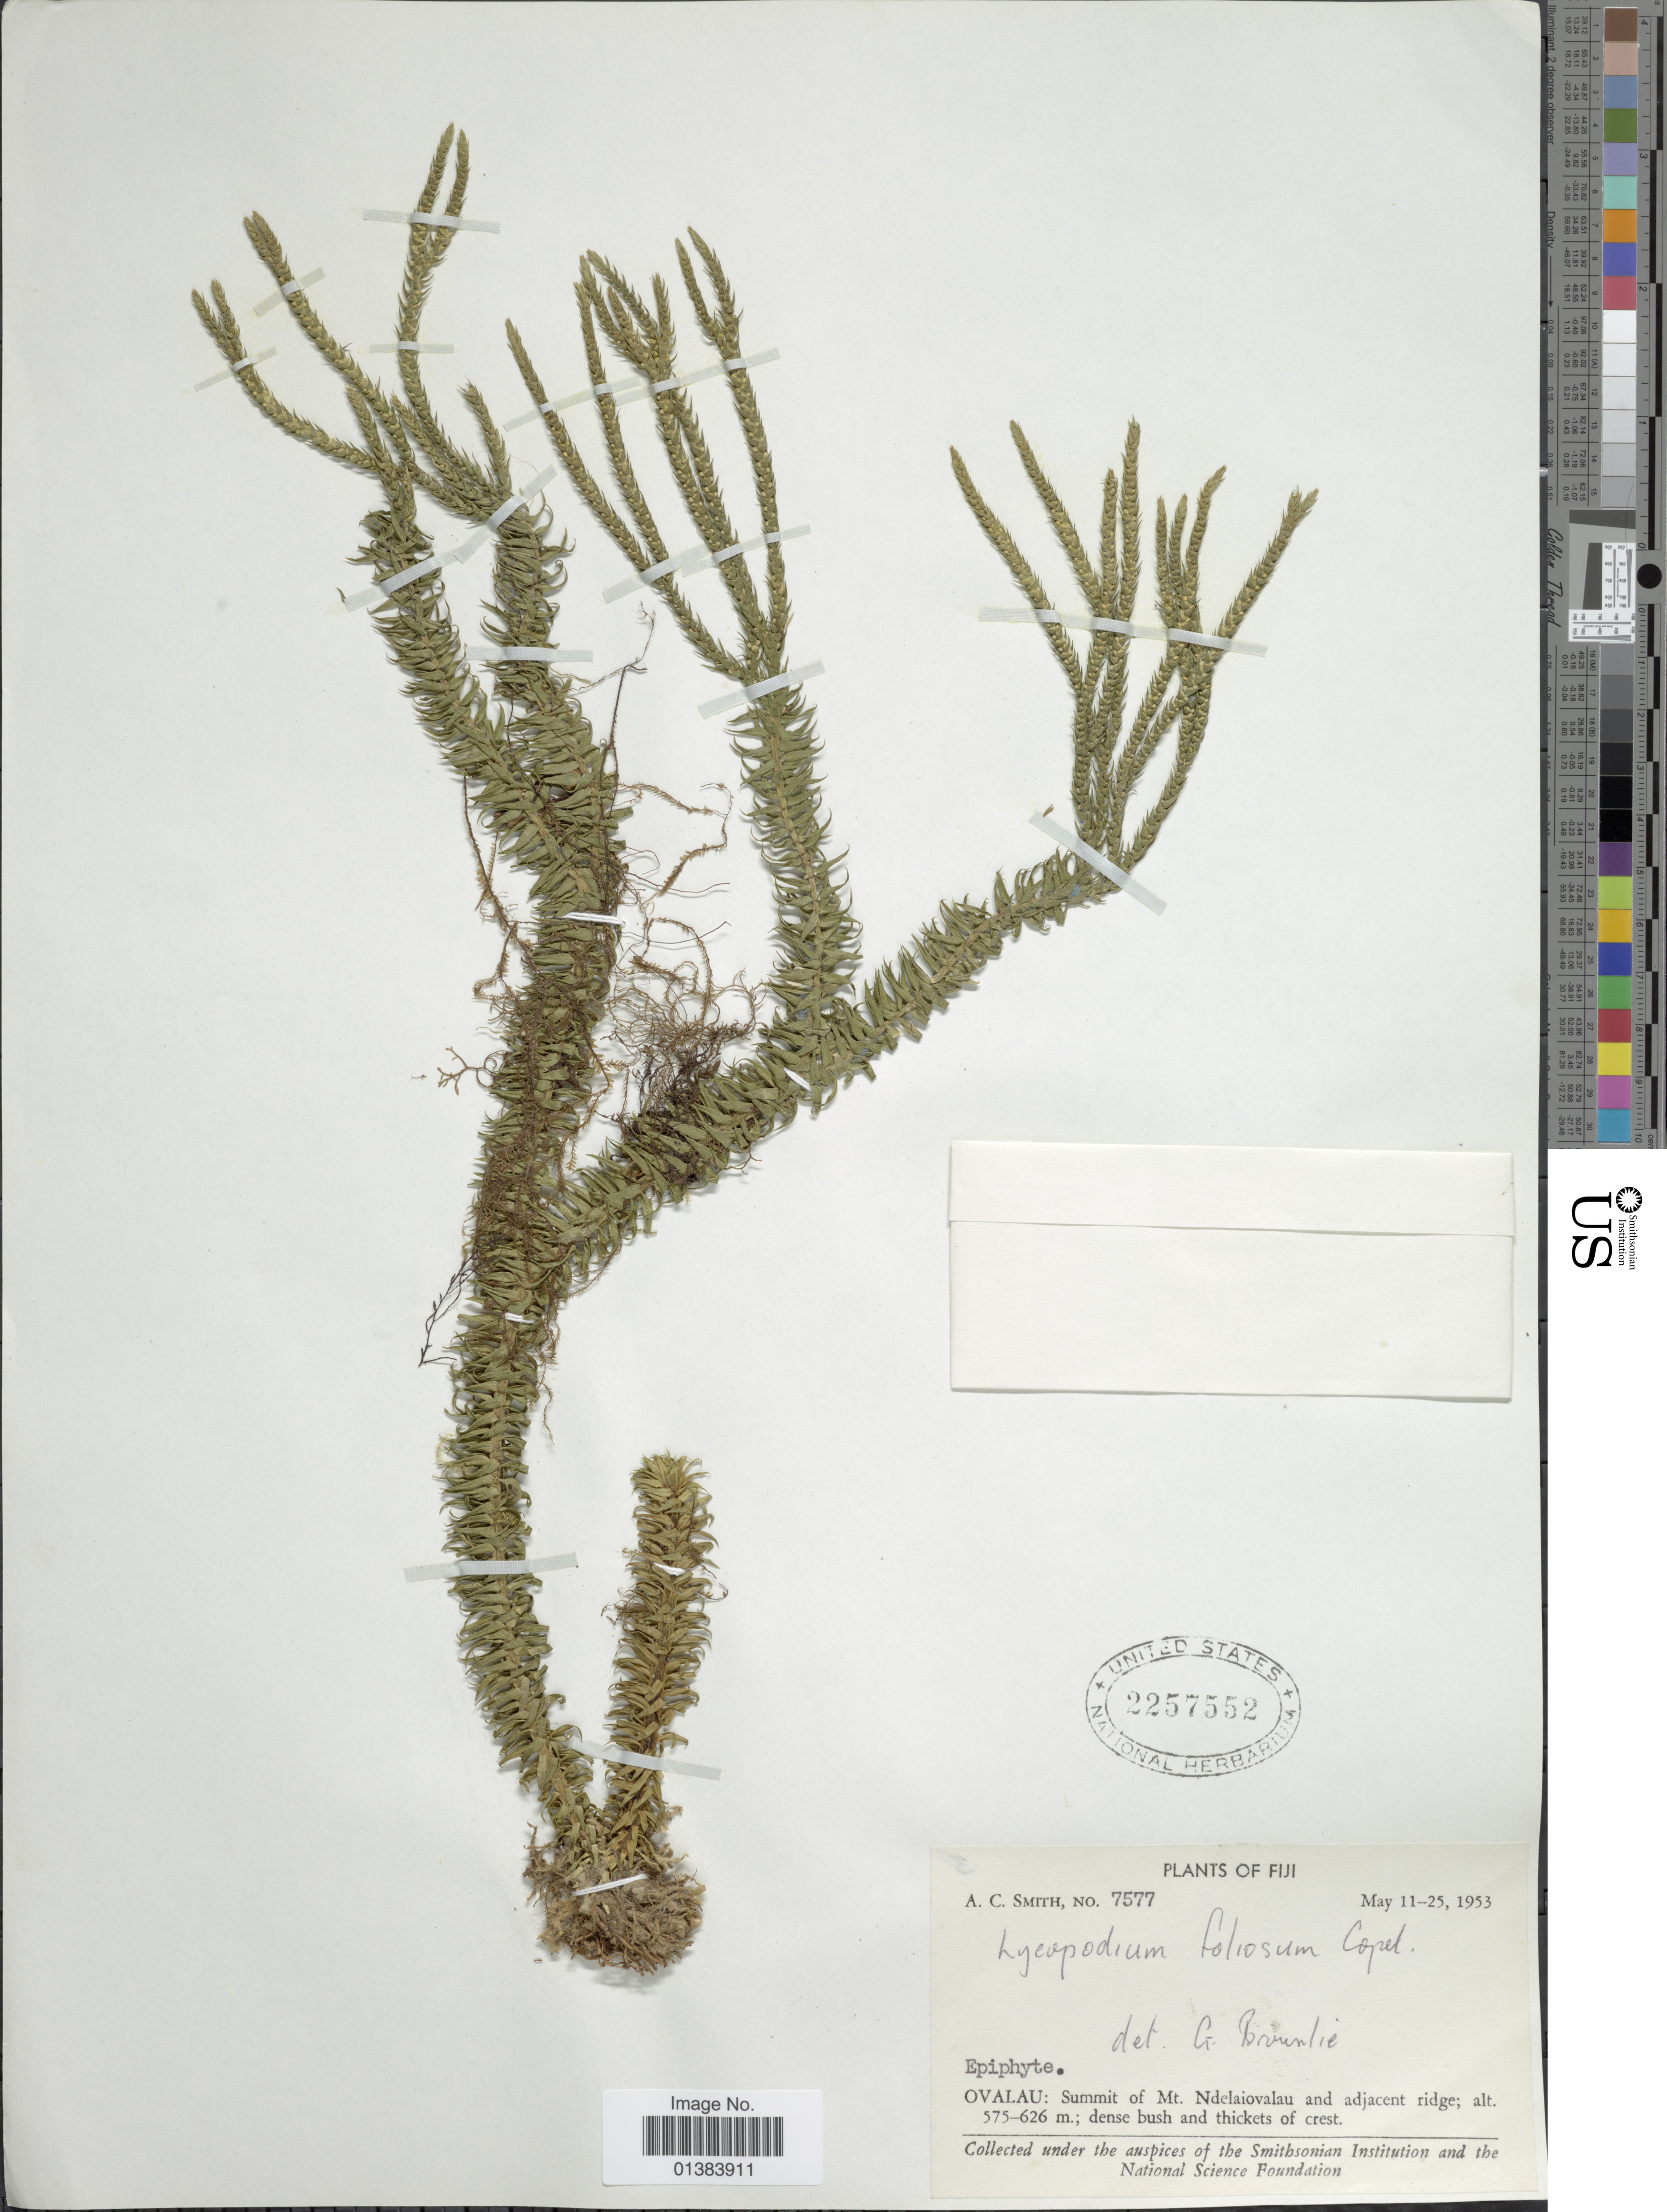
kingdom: Plantae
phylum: Tracheophyta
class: Lycopodiopsida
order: Lycopodiales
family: Lycopodiaceae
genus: Phlegmariurus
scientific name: Phlegmariurus foliosus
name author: (Copel.) A. R. Field & Bostock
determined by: Field, A. R.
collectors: A. C. Smith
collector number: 7577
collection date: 1953-05-11/1953-05-25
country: Fiji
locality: Ovaulau: Summit of Mt. Ndelaiovalau and adjacent ridge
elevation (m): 575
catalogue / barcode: US 2257552